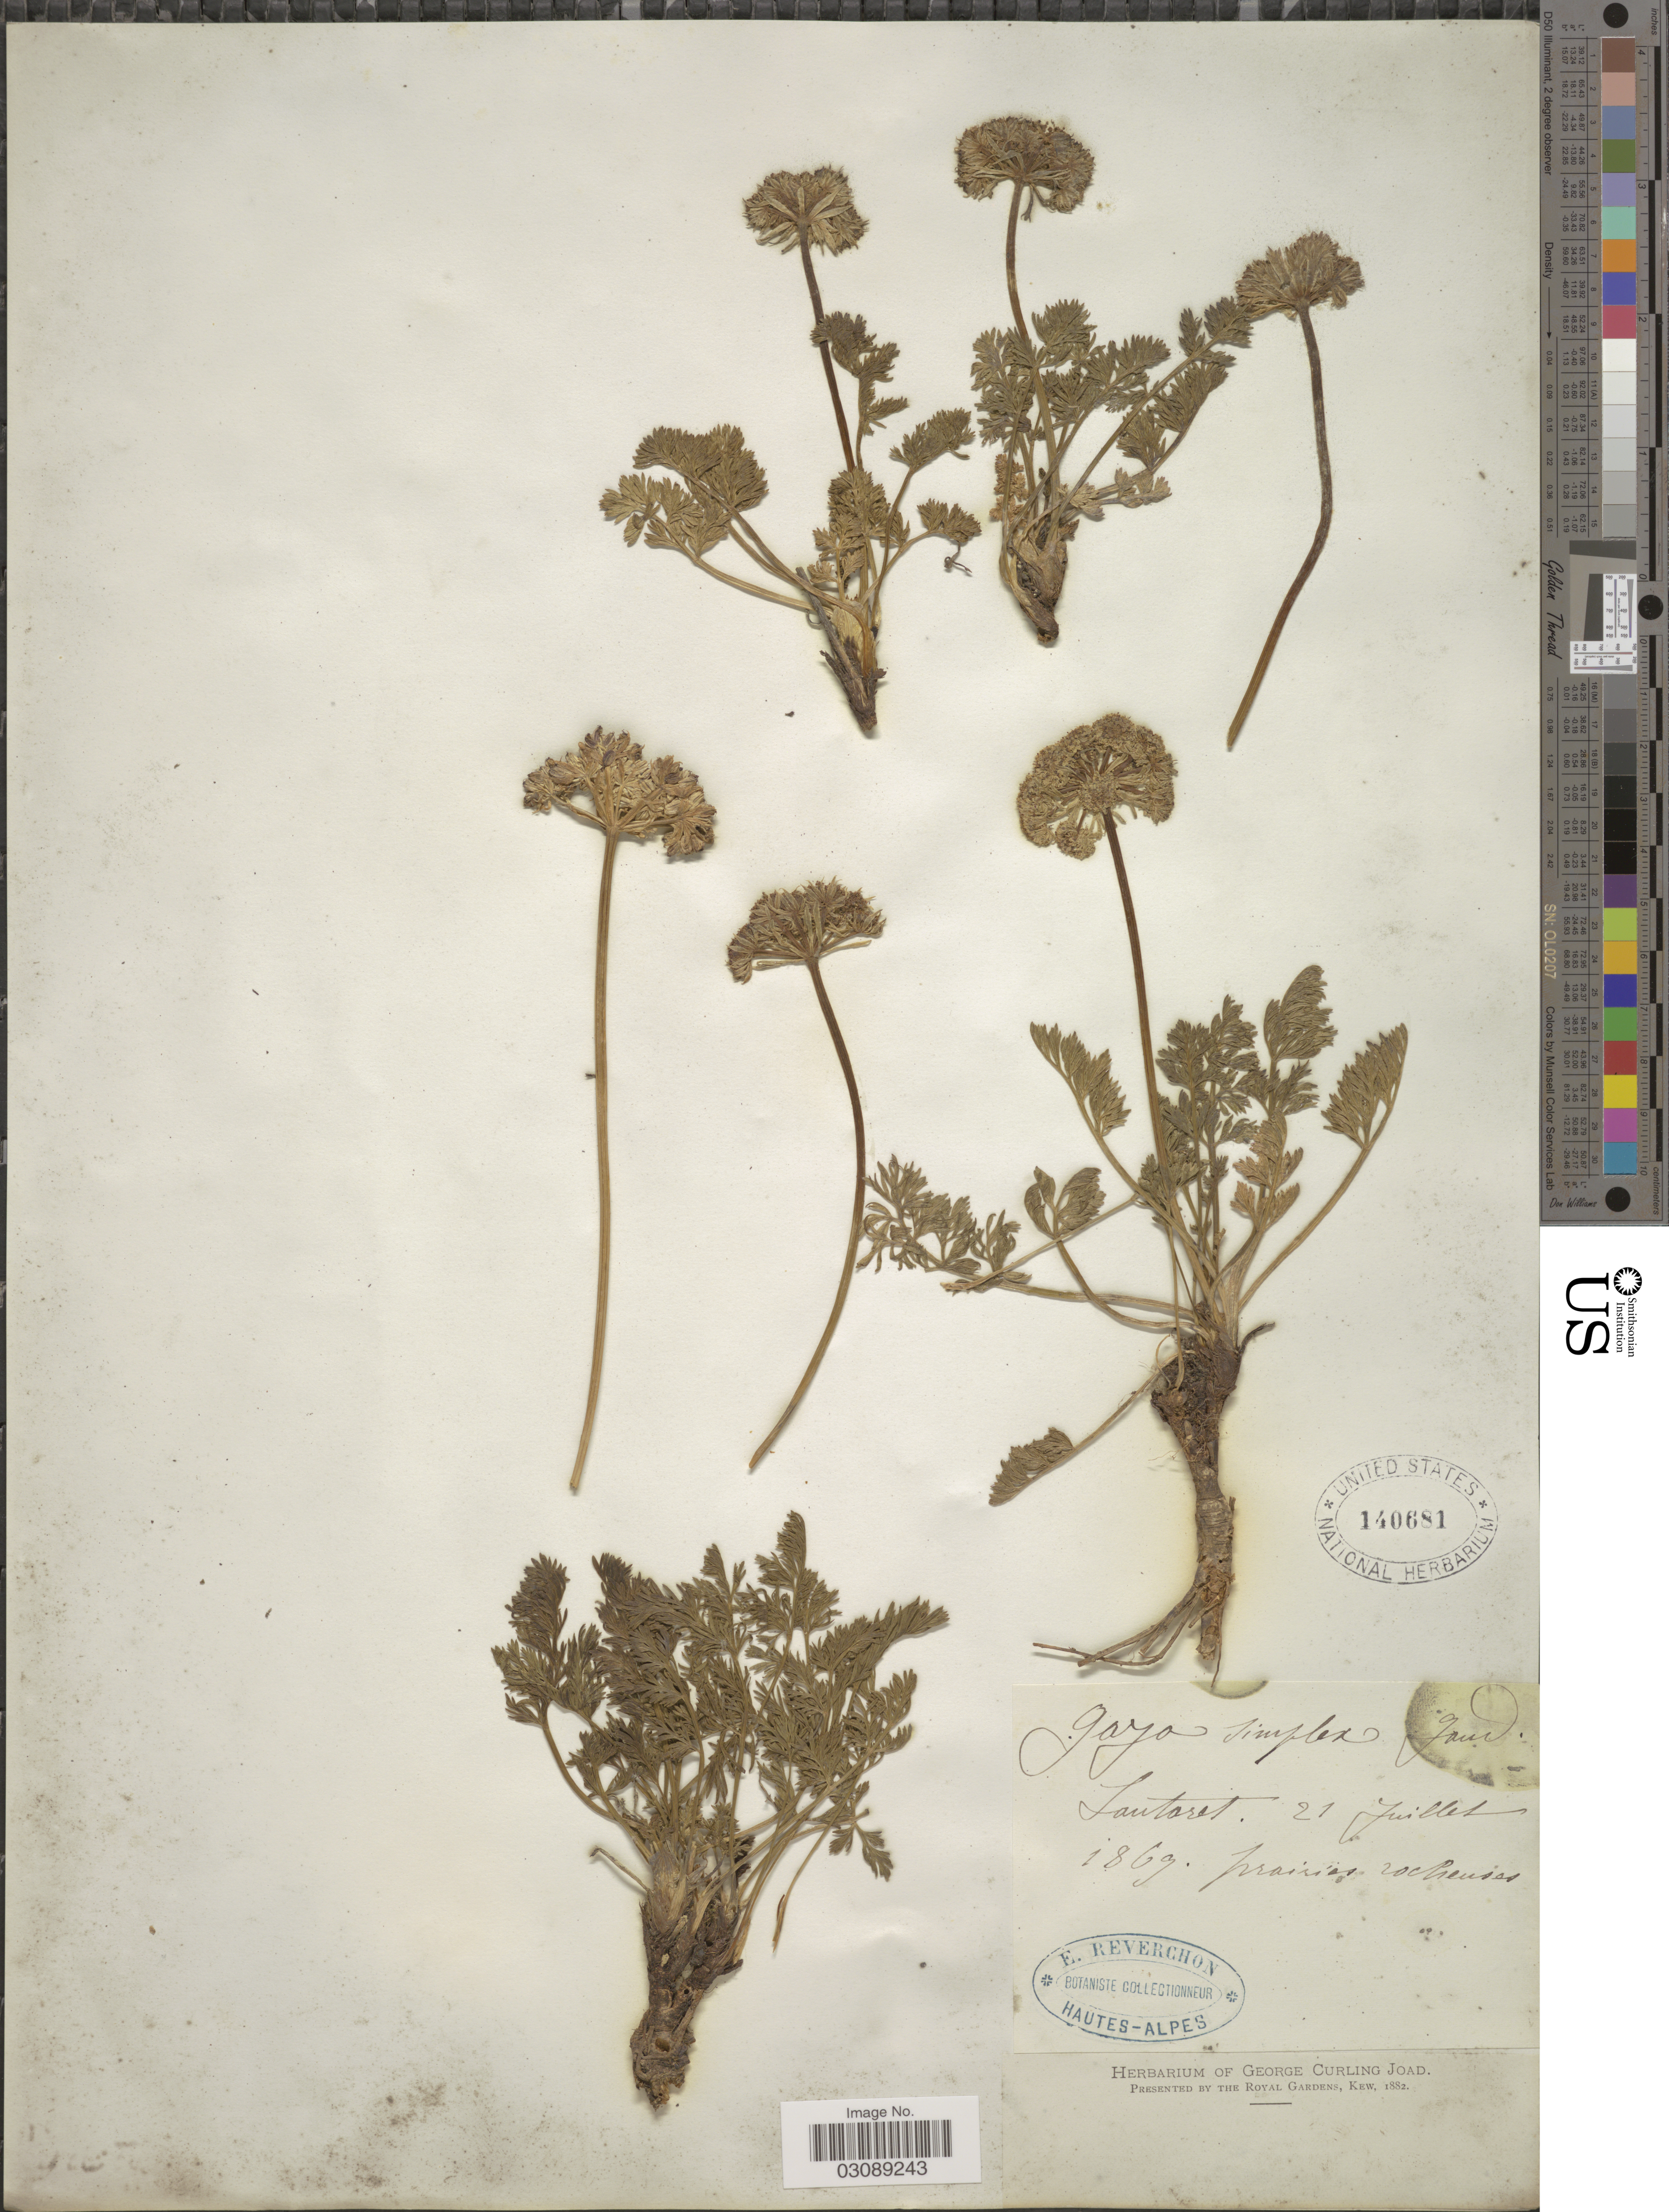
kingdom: Plantae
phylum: Tracheophyta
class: Magnoliopsida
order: Apiales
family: Apiaceae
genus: Ligusticum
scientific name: Ligusticum mutellinoides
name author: (Crantz) Vill.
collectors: E. Reverchon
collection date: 1869-07-21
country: France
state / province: Provence-Alpes-Côte d'Azur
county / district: Hautes-Alpes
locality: Lautaret, Hautes-Alpes.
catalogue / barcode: US 140681